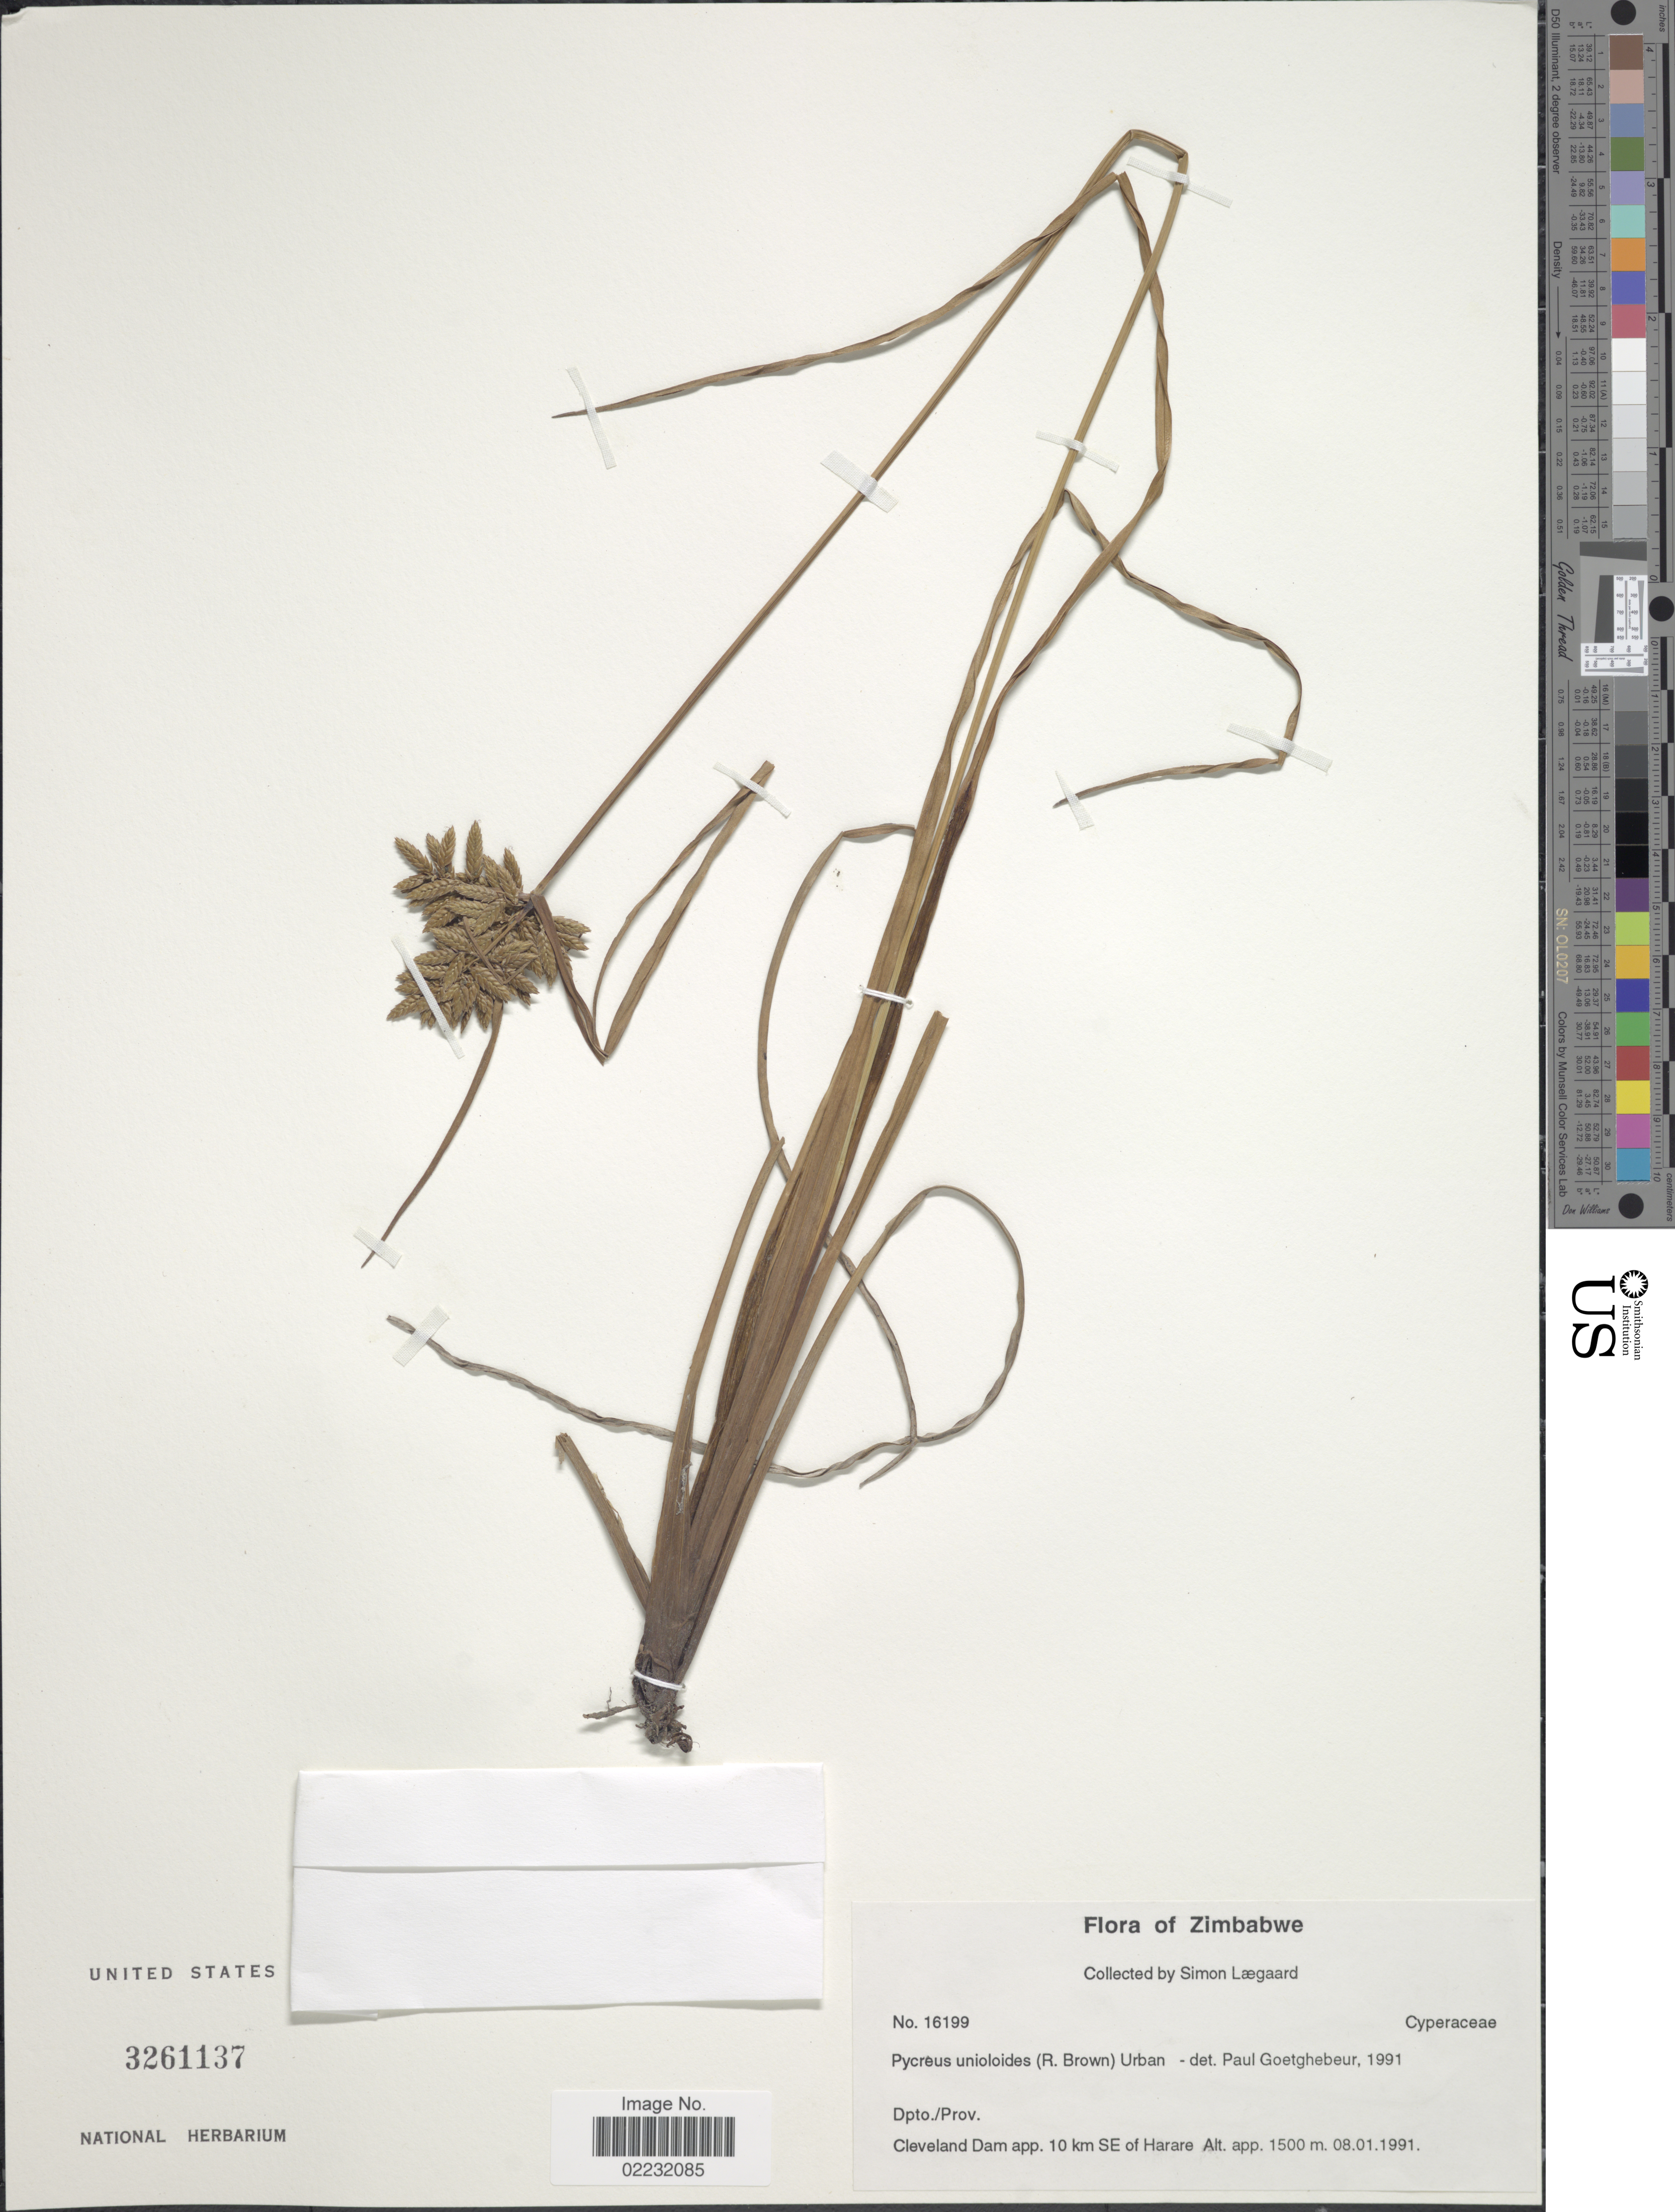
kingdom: Plantae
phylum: Tracheophyta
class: Liliopsida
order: Poales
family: Cyperaceae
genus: Cyperus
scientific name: Cyperus unioloides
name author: R. Br.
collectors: S. Lægaard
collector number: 16199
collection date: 1991-01-08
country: Zimbabwe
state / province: Harare (city)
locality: Dpto./Prov. Cleveland Dam app. 10 km SE of Harare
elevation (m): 1500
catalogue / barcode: US 3261137